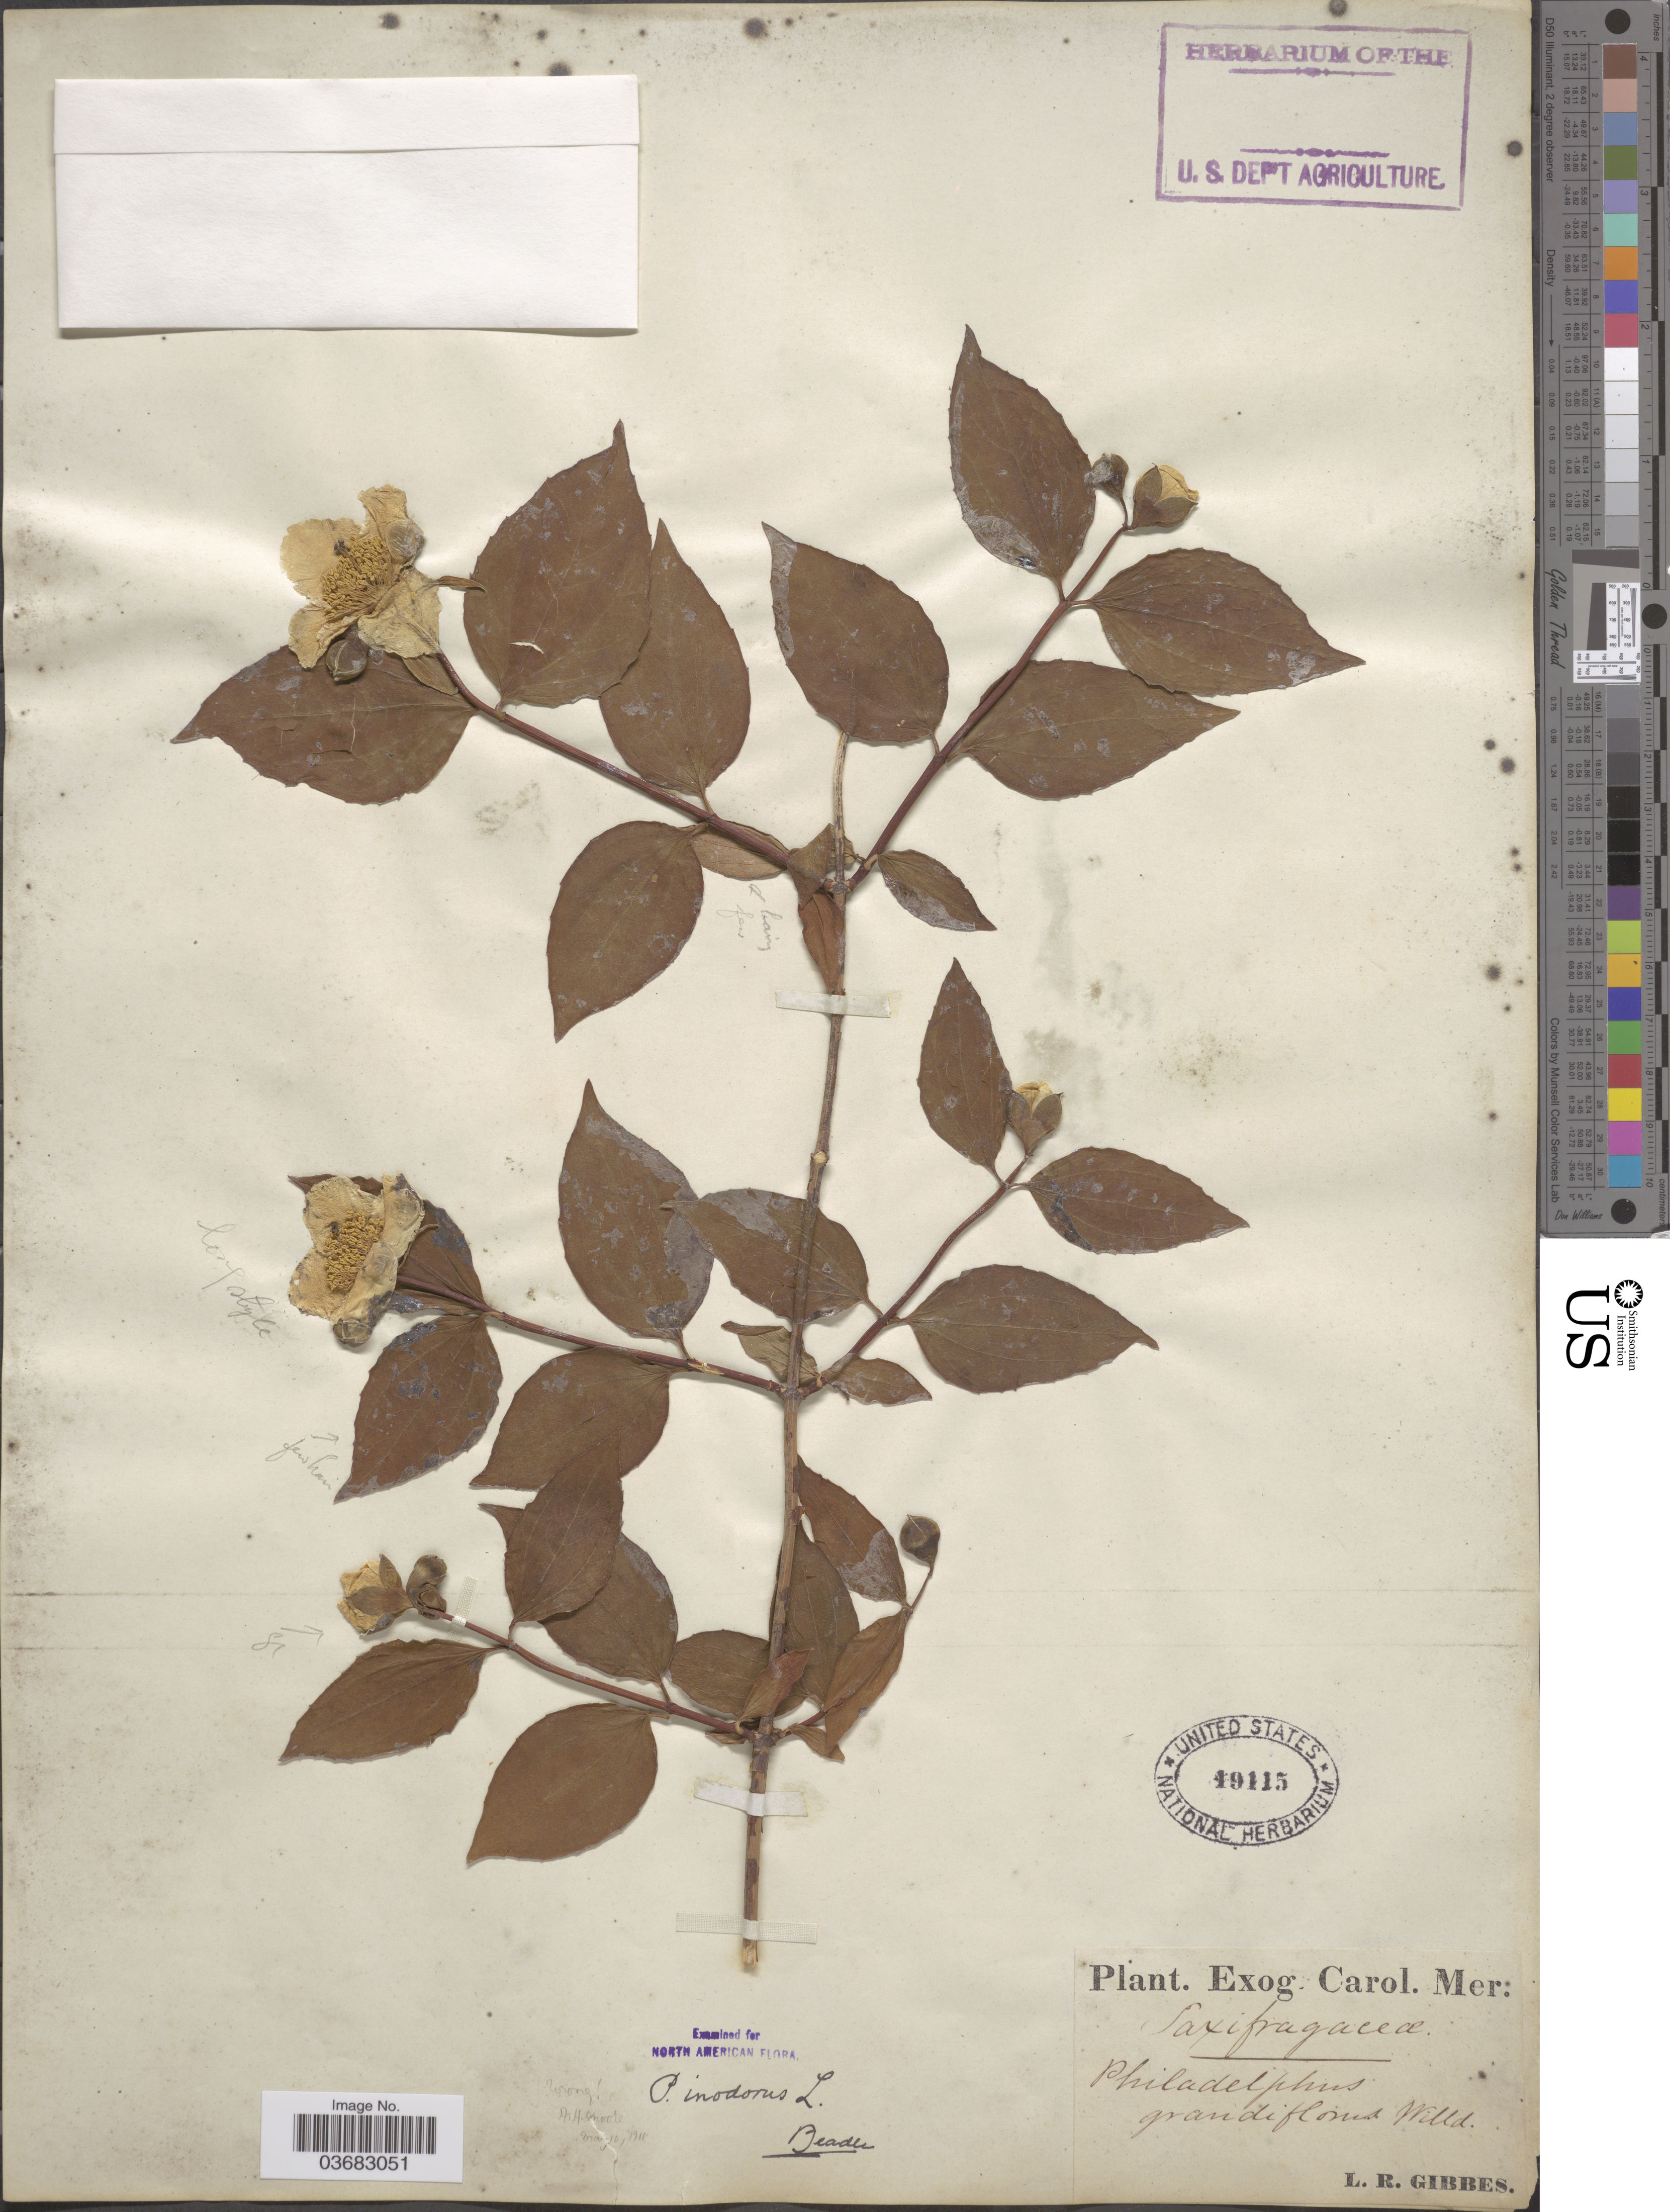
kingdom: Plantae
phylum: Tracheophyta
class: Magnoliopsida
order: Cornales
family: Hydrangeaceae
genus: Philadelphus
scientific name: Philadelphus inodorus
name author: L.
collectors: L. Gibbes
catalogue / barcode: US 49115